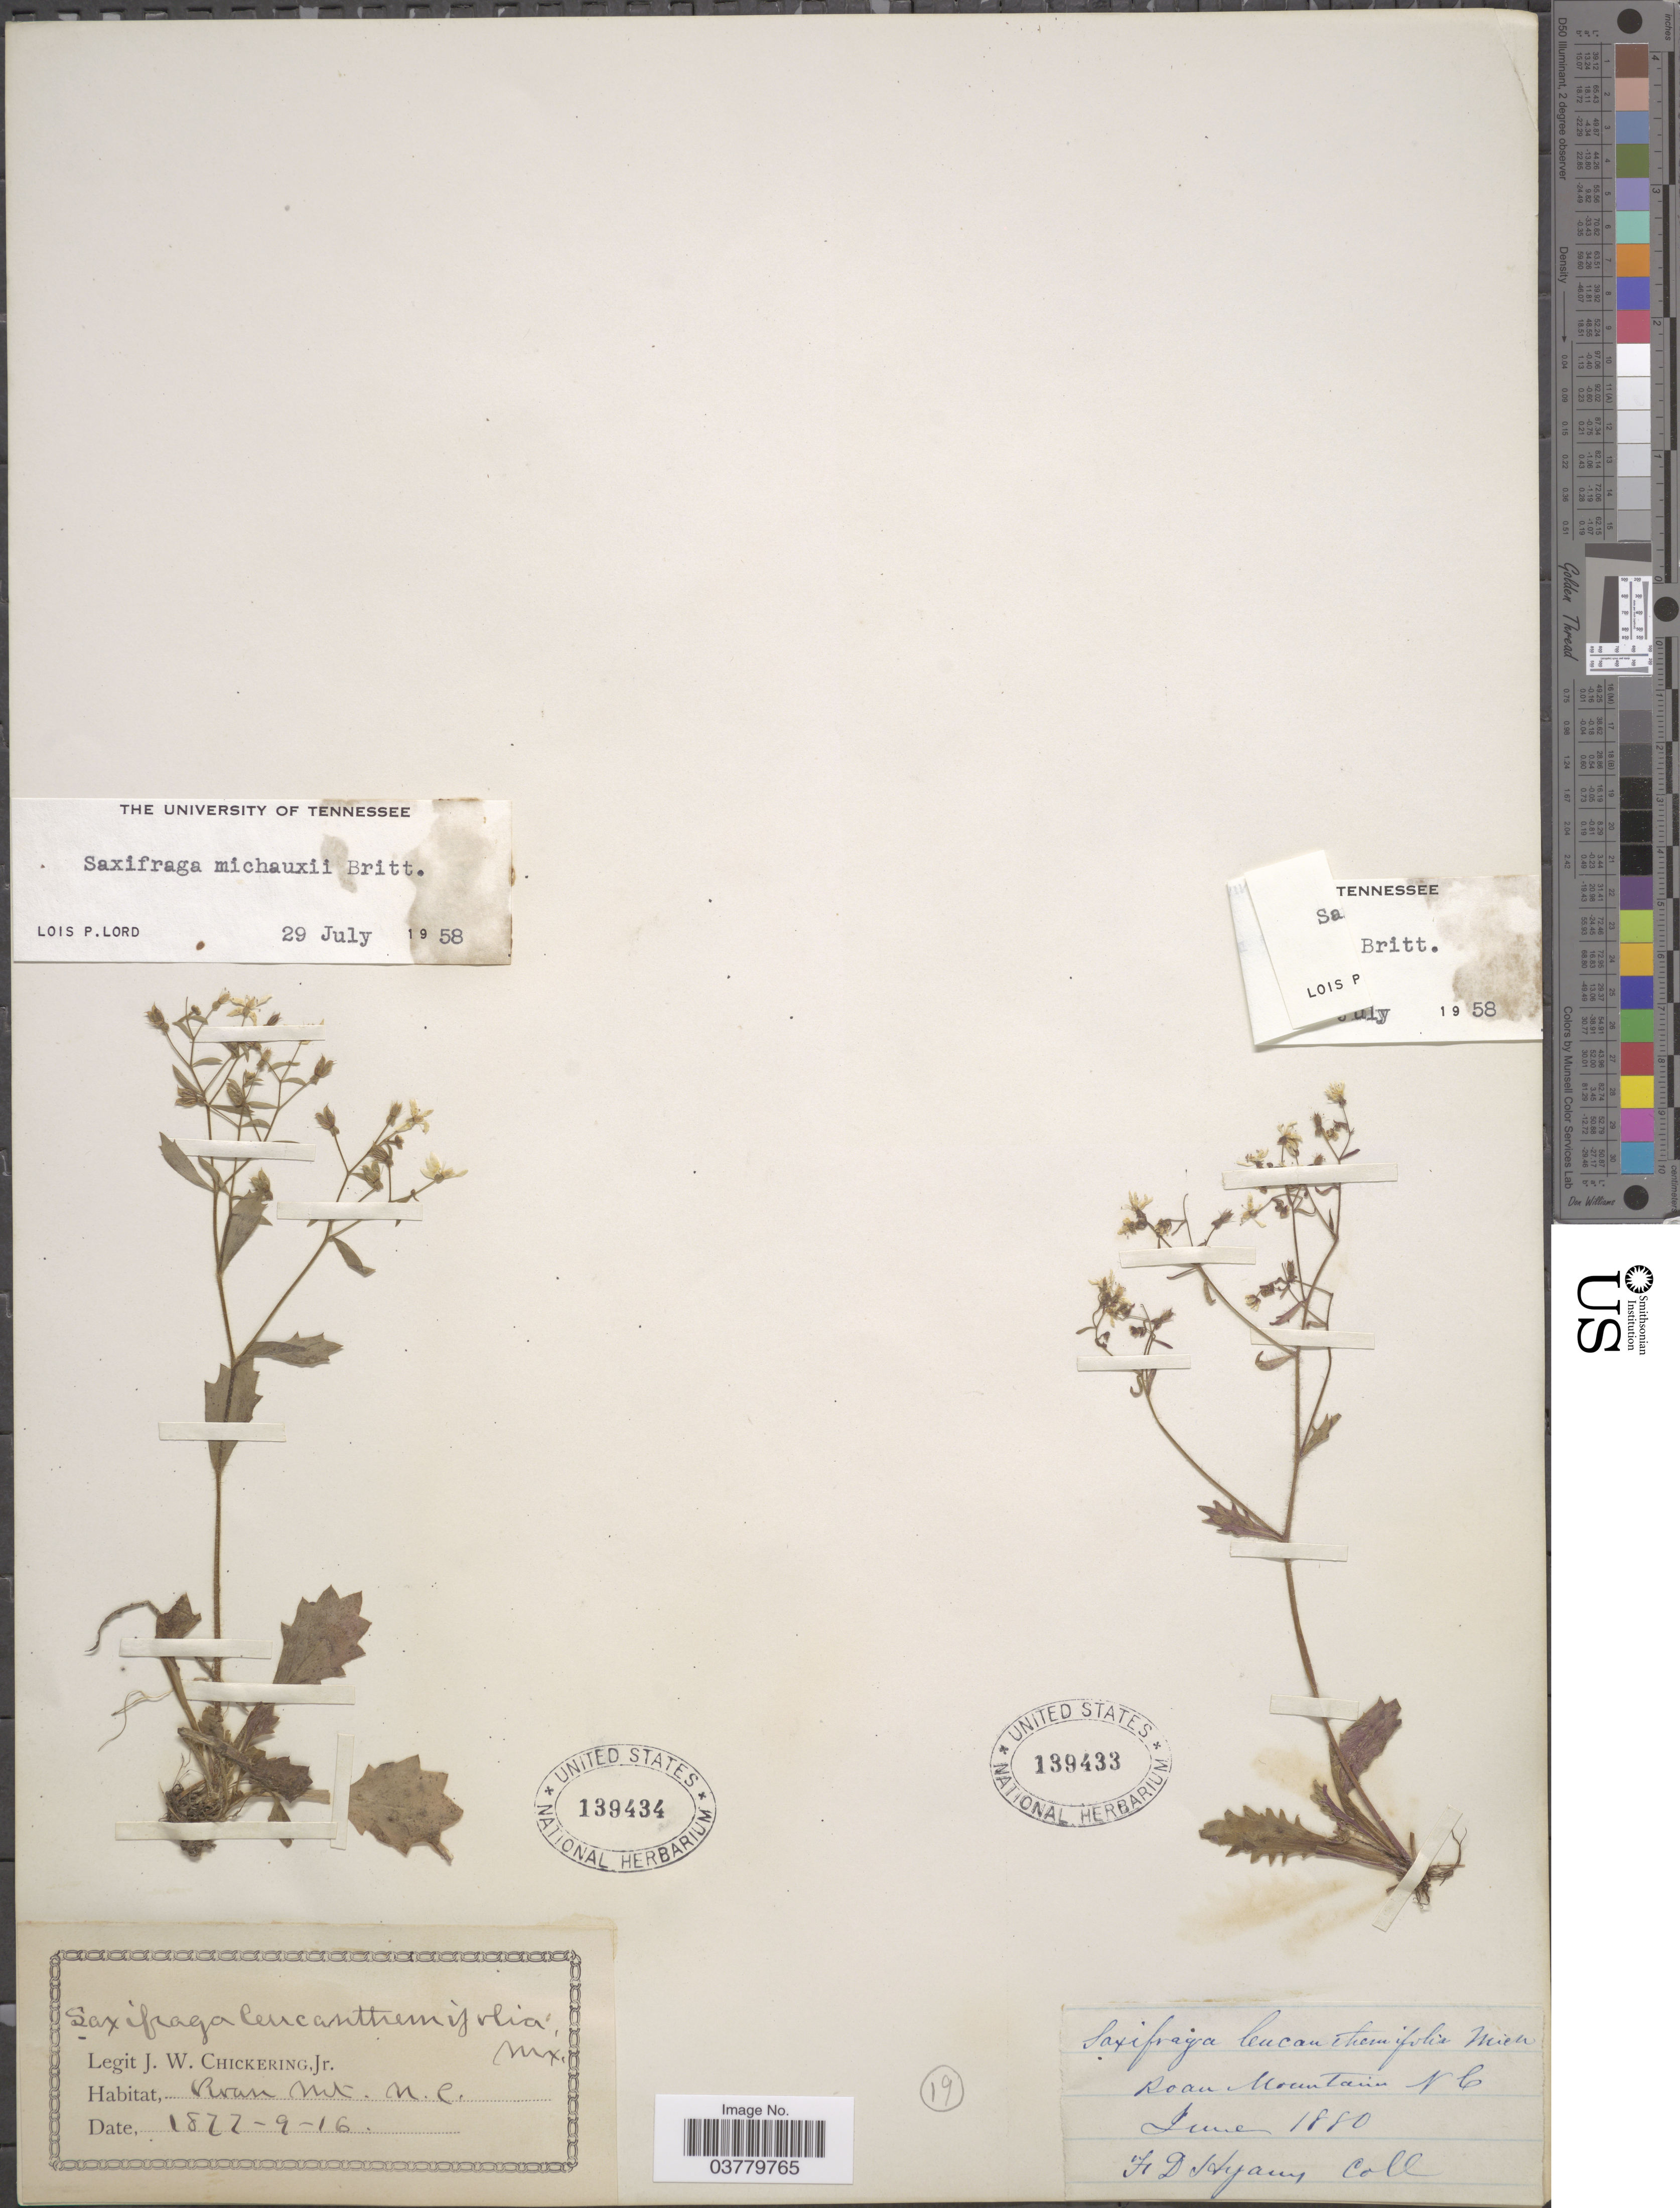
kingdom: Plantae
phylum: Tracheophyta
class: Magnoliopsida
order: Saxifragales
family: Saxifragaceae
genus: Micranthes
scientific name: Micranthes petiolaris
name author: (Raf.) Bush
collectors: J. W. Chickering Jr.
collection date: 1877-09-16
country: United States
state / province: North Carolina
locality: Roan Mt.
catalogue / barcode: US 139434